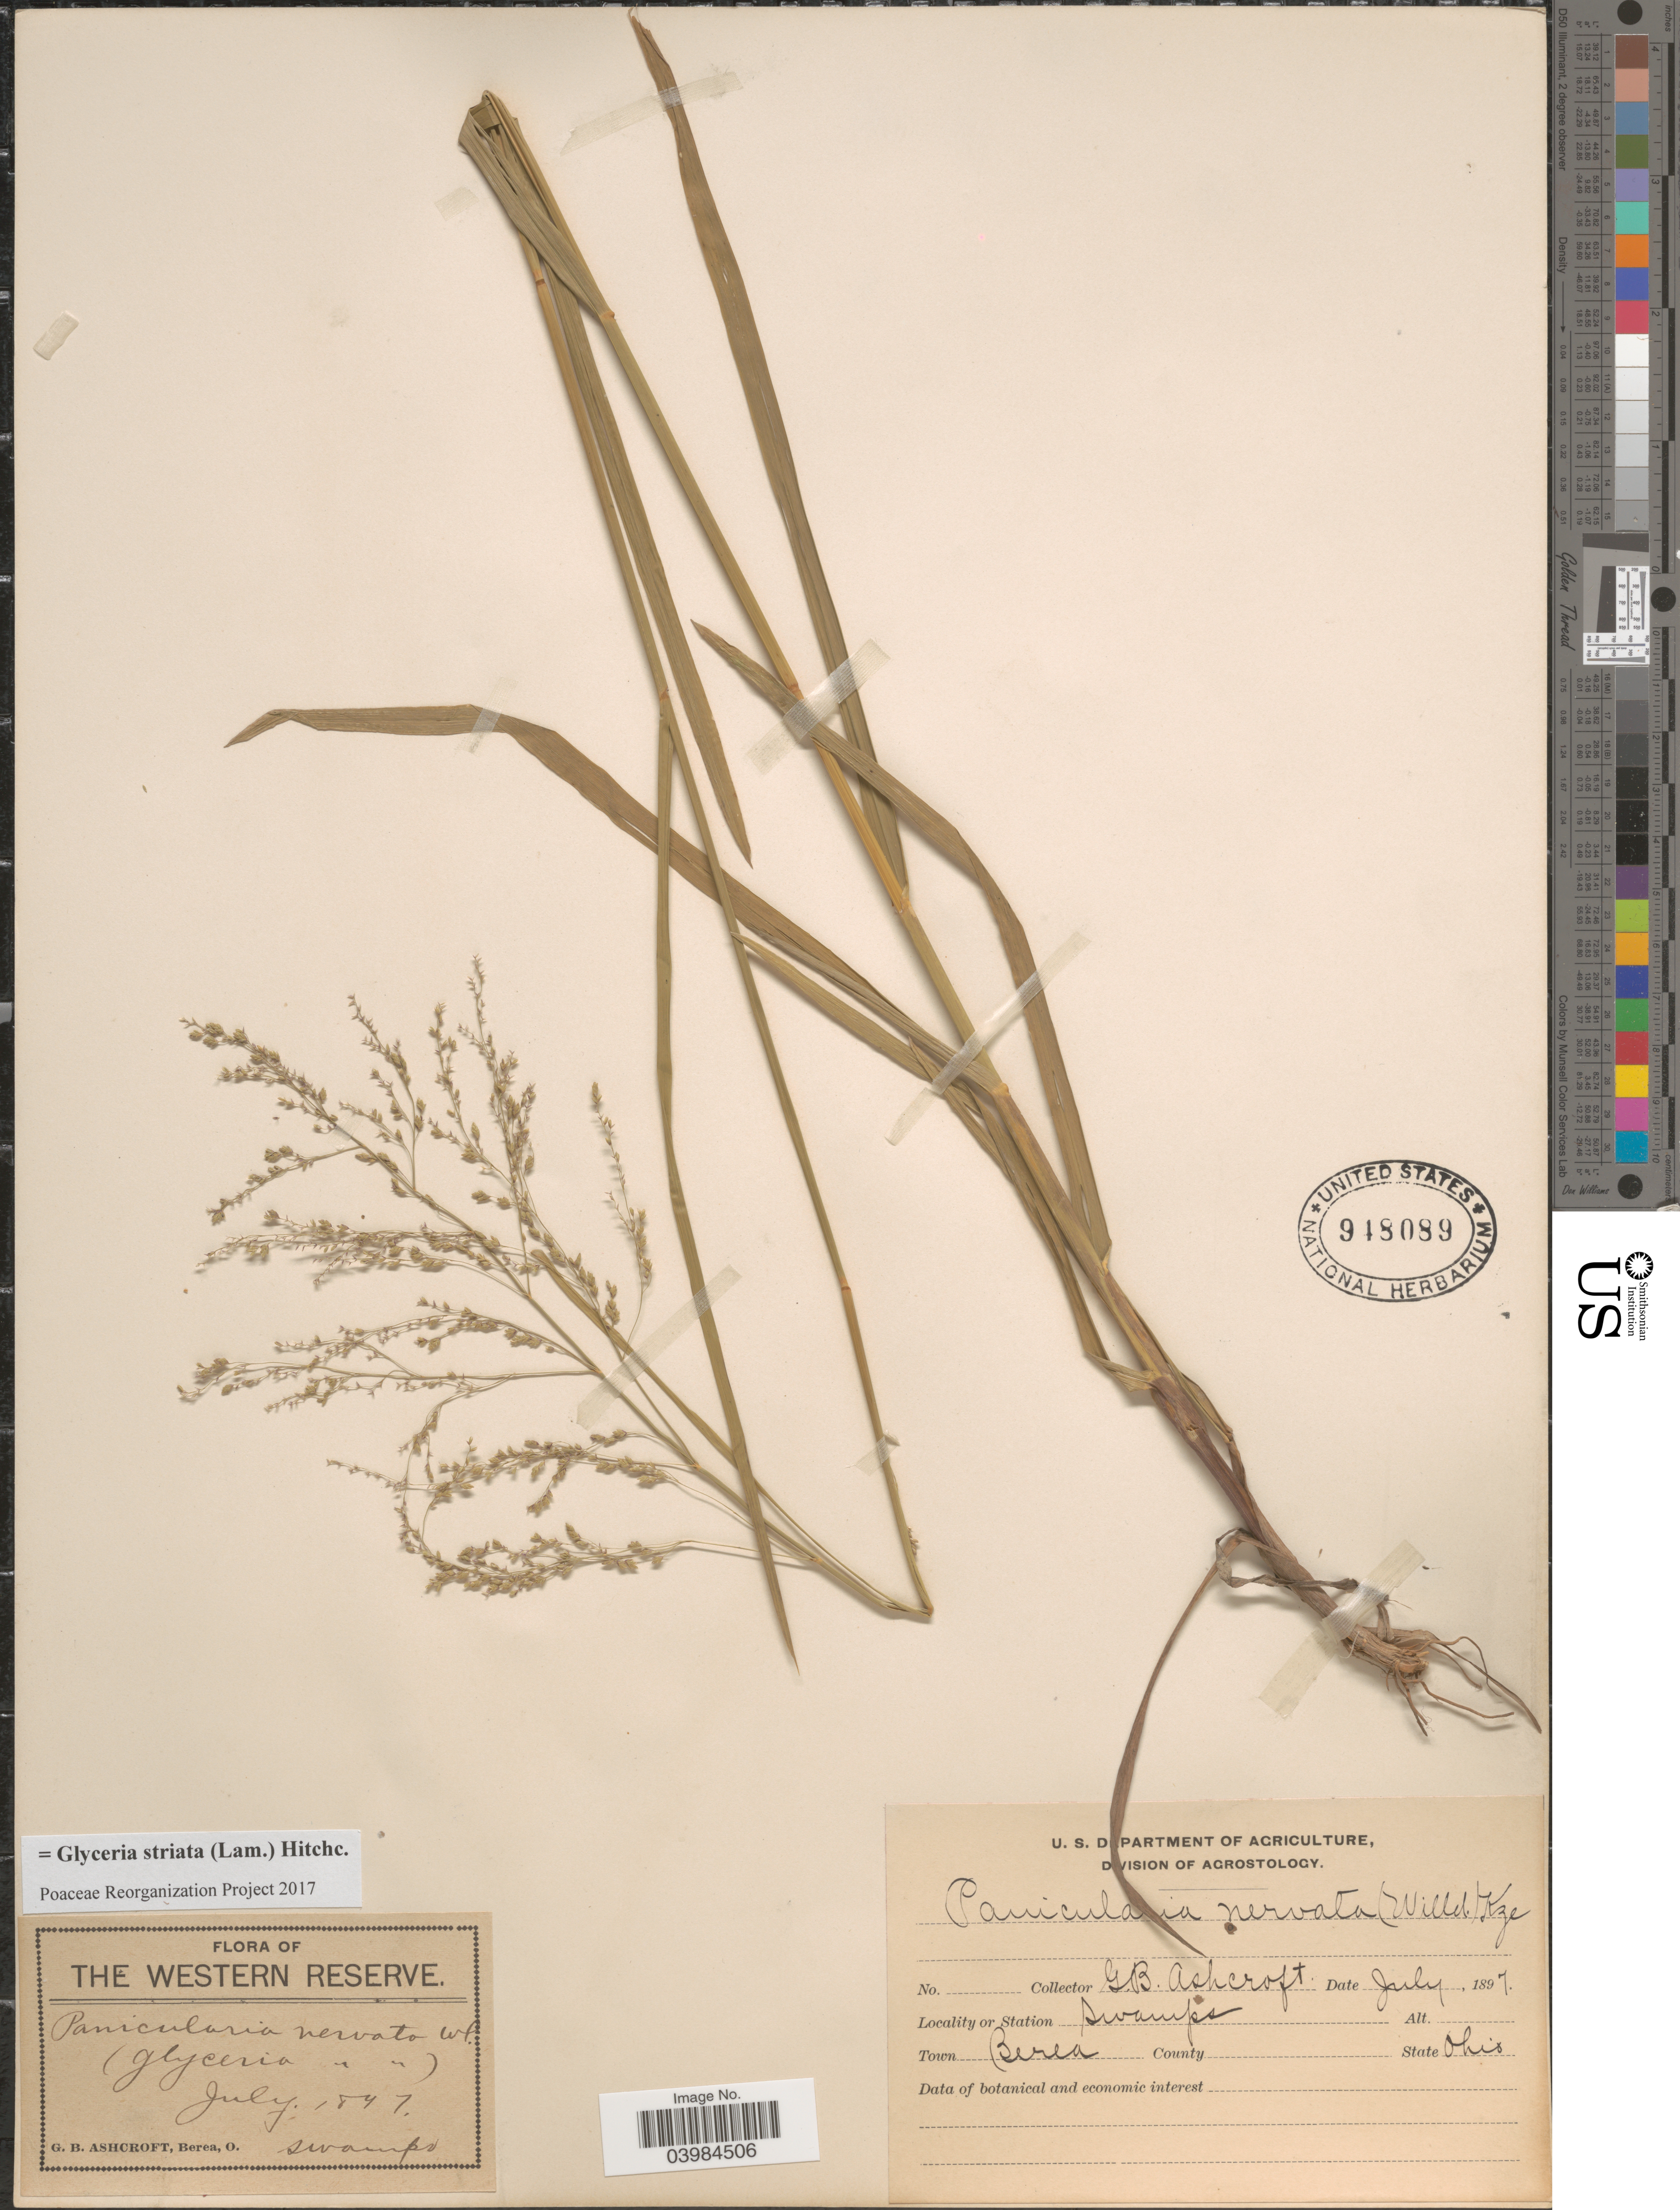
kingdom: Plantae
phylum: Tracheophyta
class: Liliopsida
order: Poales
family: Poaceae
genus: Glyceria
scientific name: Glyceria striata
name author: (Lam.) Hitchc.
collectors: G. Ashcroft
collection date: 1897-07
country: United States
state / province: Ohio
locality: The Western Reserve. Station Swamps. Town Berea.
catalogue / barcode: US 948089